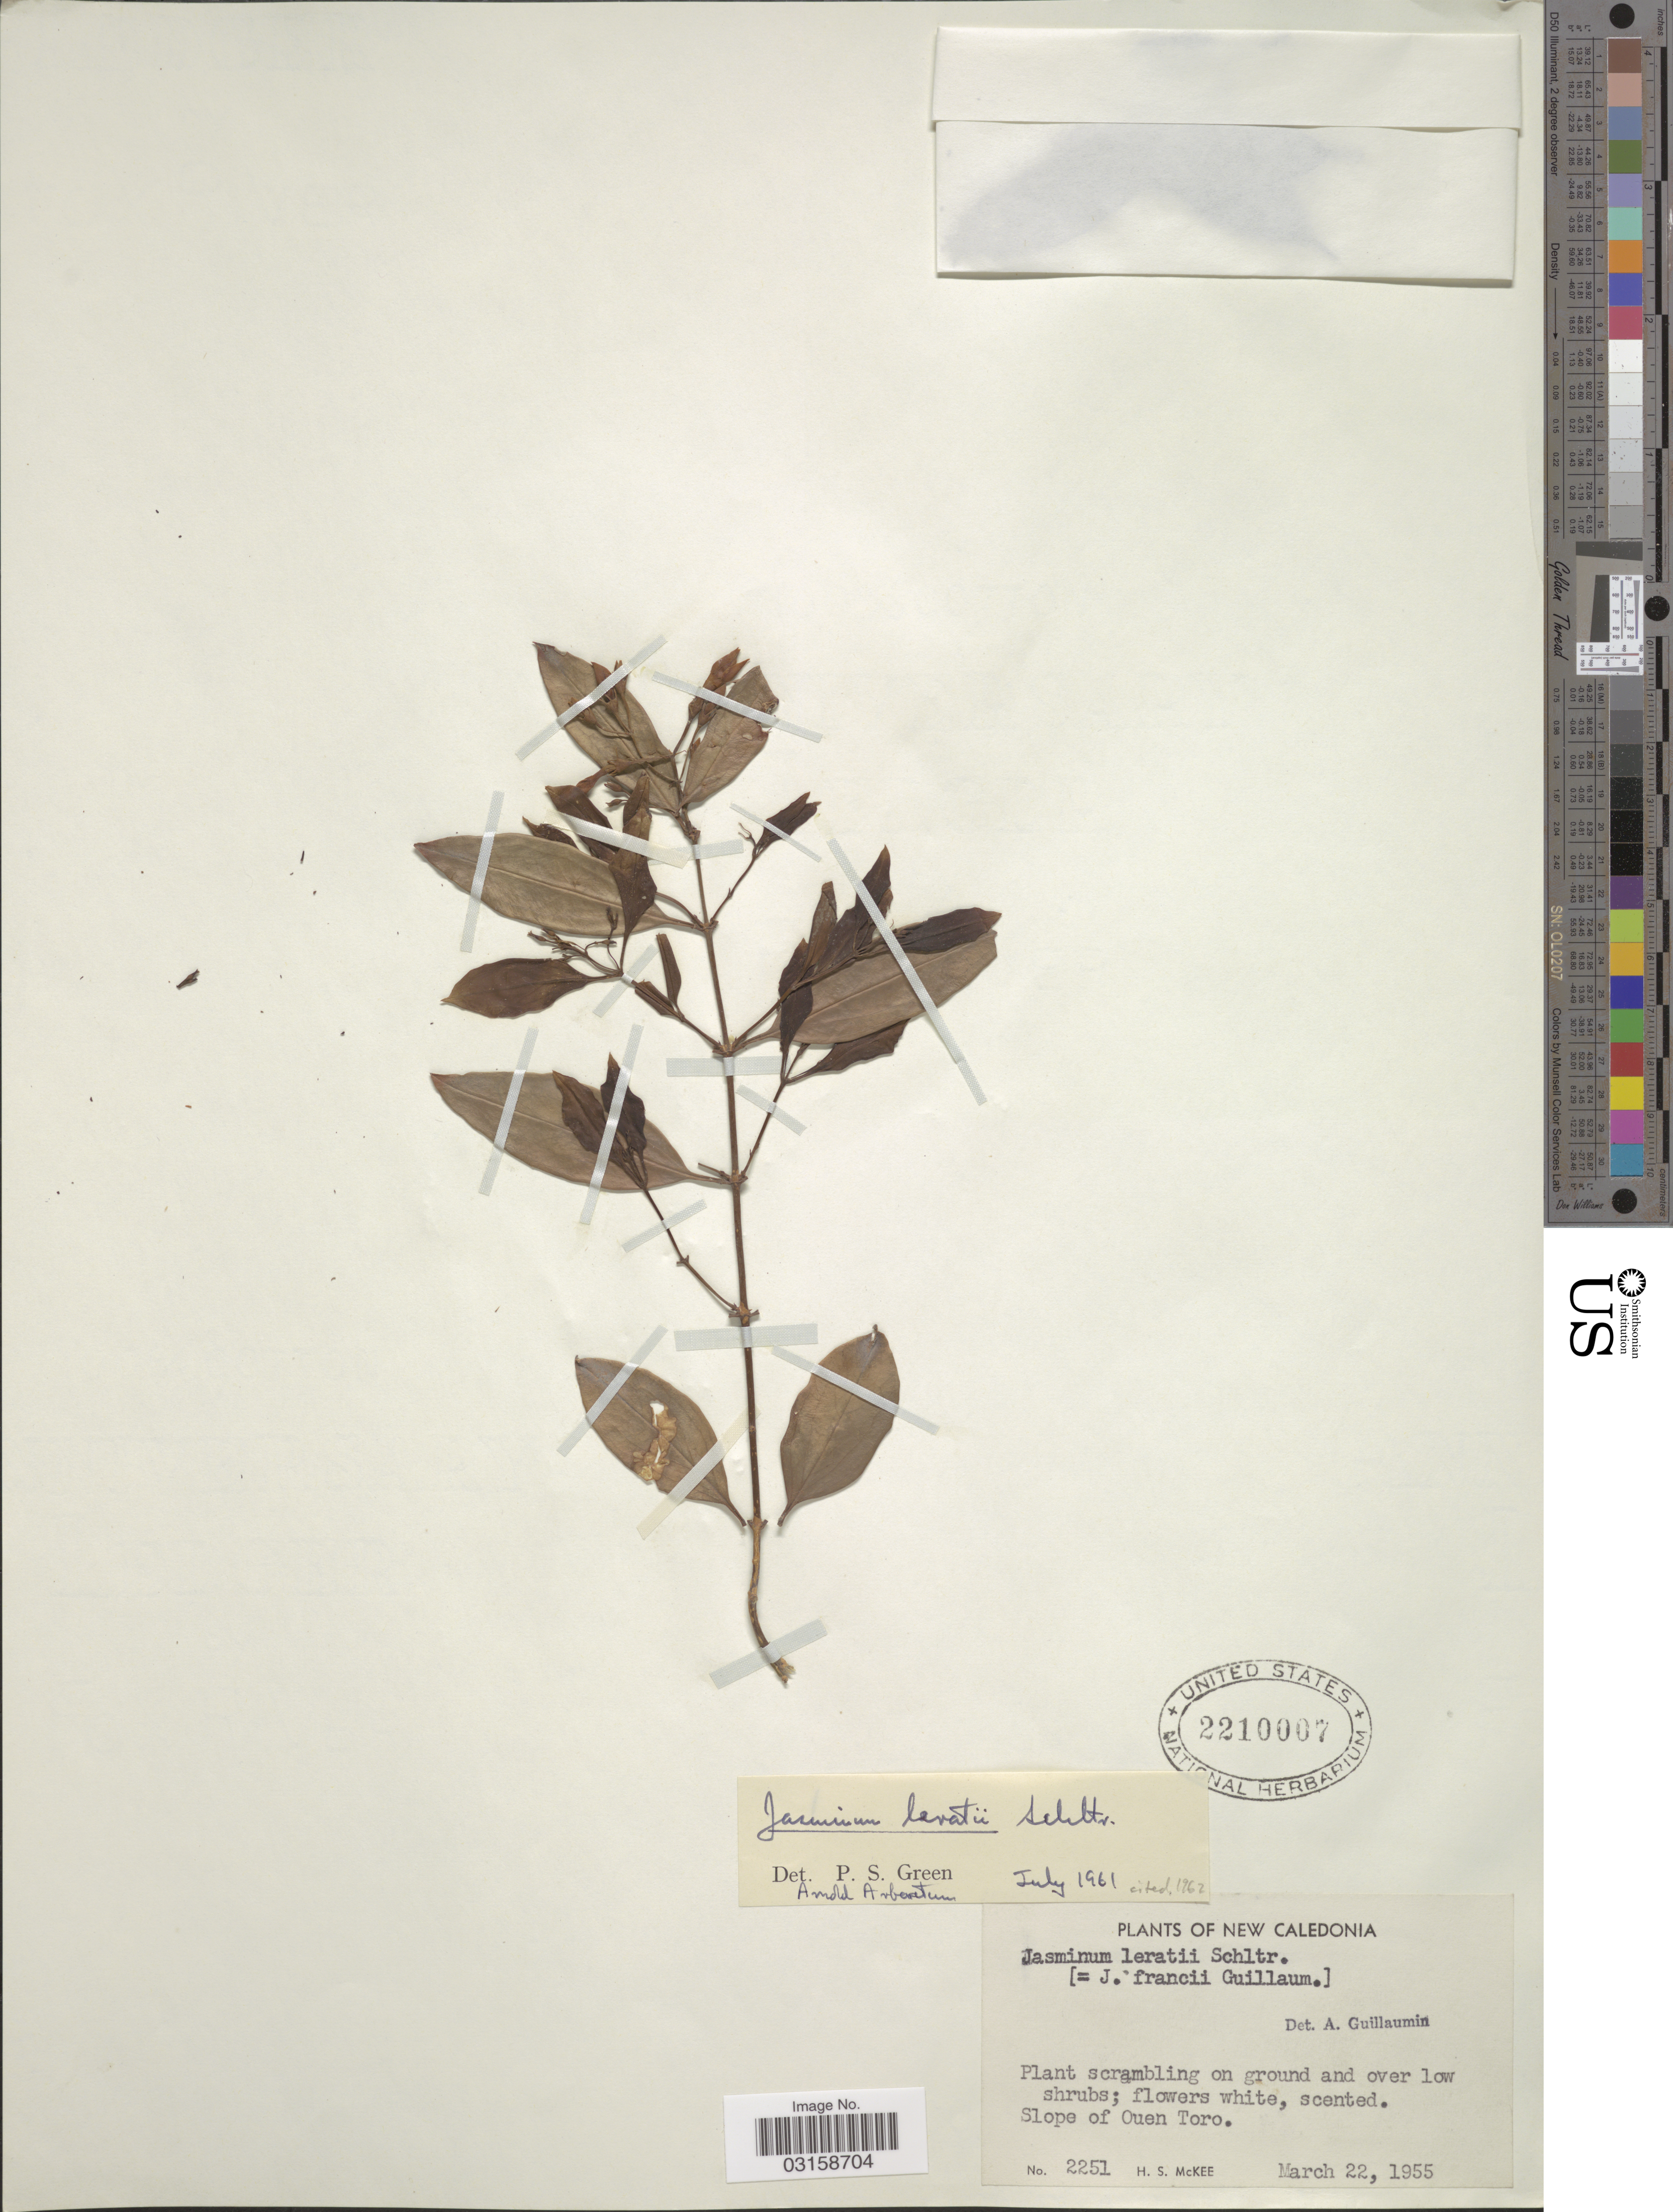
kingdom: Plantae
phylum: Tracheophyta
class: Magnoliopsida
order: Lamiales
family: Oleaceae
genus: Jasminum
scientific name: Jasminum leratii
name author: Schltr.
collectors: H. S. McKee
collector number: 2251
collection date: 1955-03-22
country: New Caledonia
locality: Slope of Ouen Toro.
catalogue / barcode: US 2210007